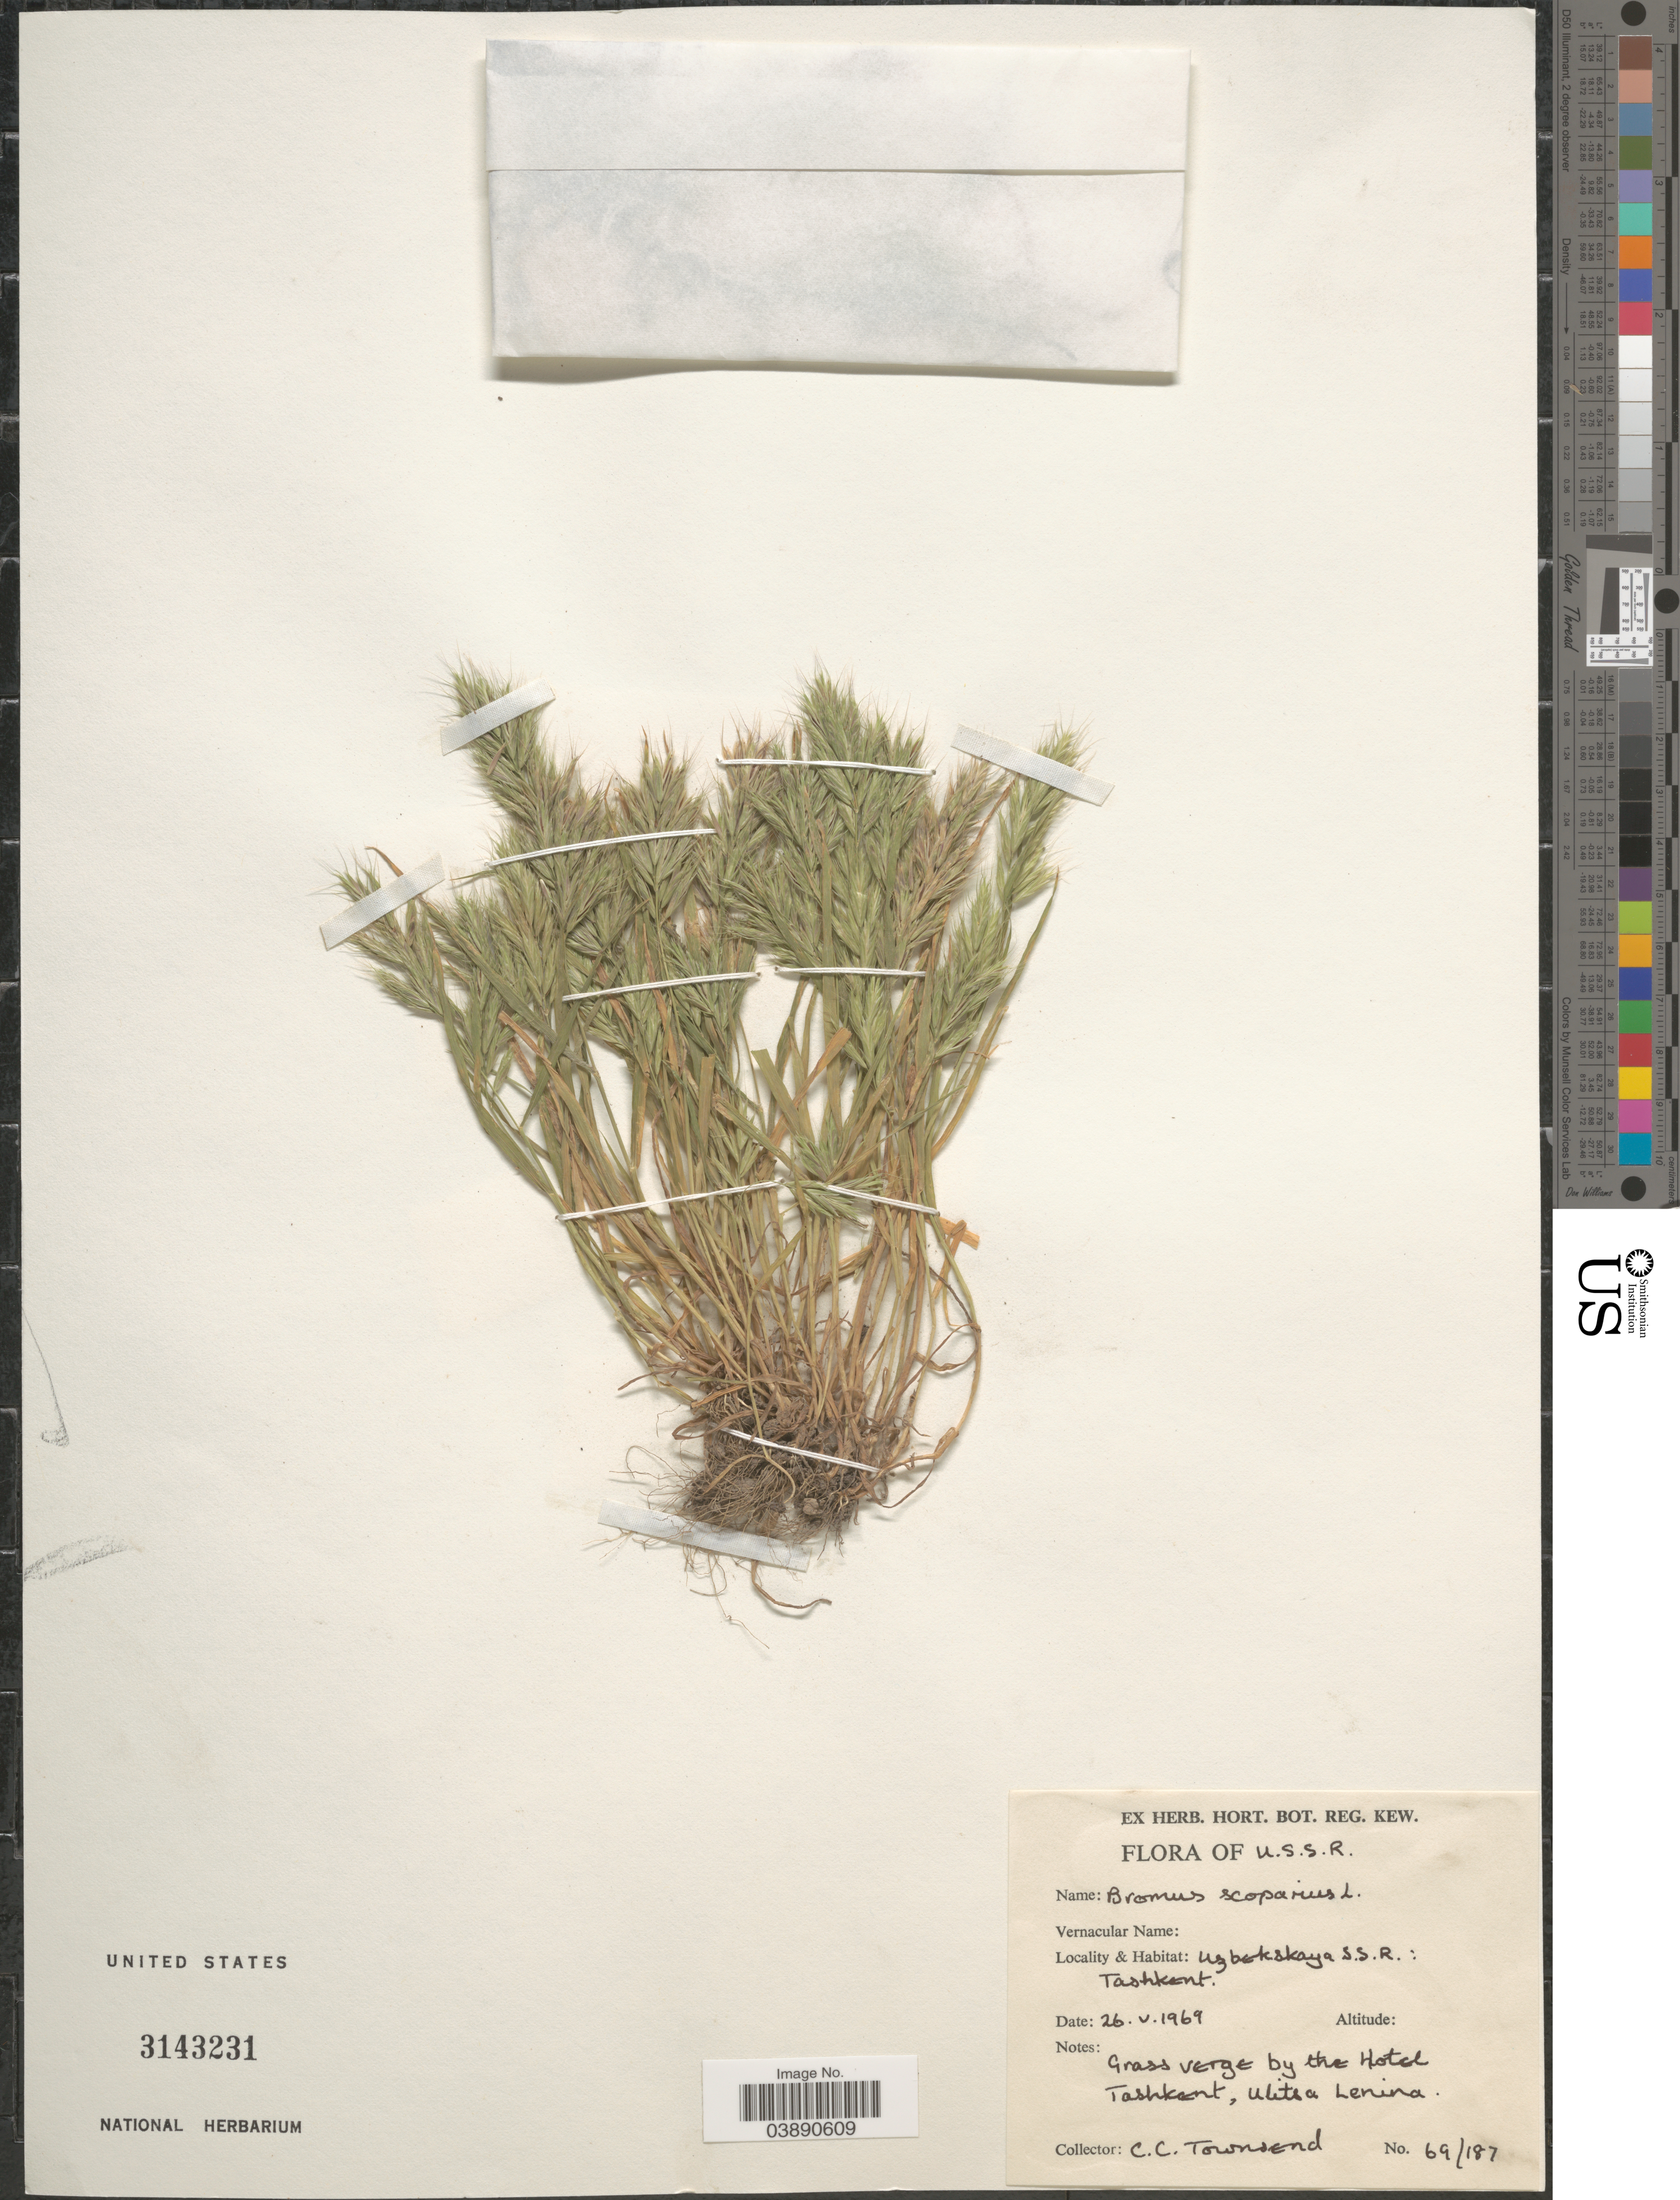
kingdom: Plantae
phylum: Tracheophyta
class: Liliopsida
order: Poales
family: Poaceae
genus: Bromus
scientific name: Bromus scoparius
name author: L.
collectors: C. C. Townsend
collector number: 69/187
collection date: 1969-05-26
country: Uzbekistan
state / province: Toshkent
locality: U.S.S.R. Uzbekskaya S.S.R.: Tashkent. Grass verge by the Hotel Tashkent, Ulitsa Lenina.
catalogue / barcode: US 3143231